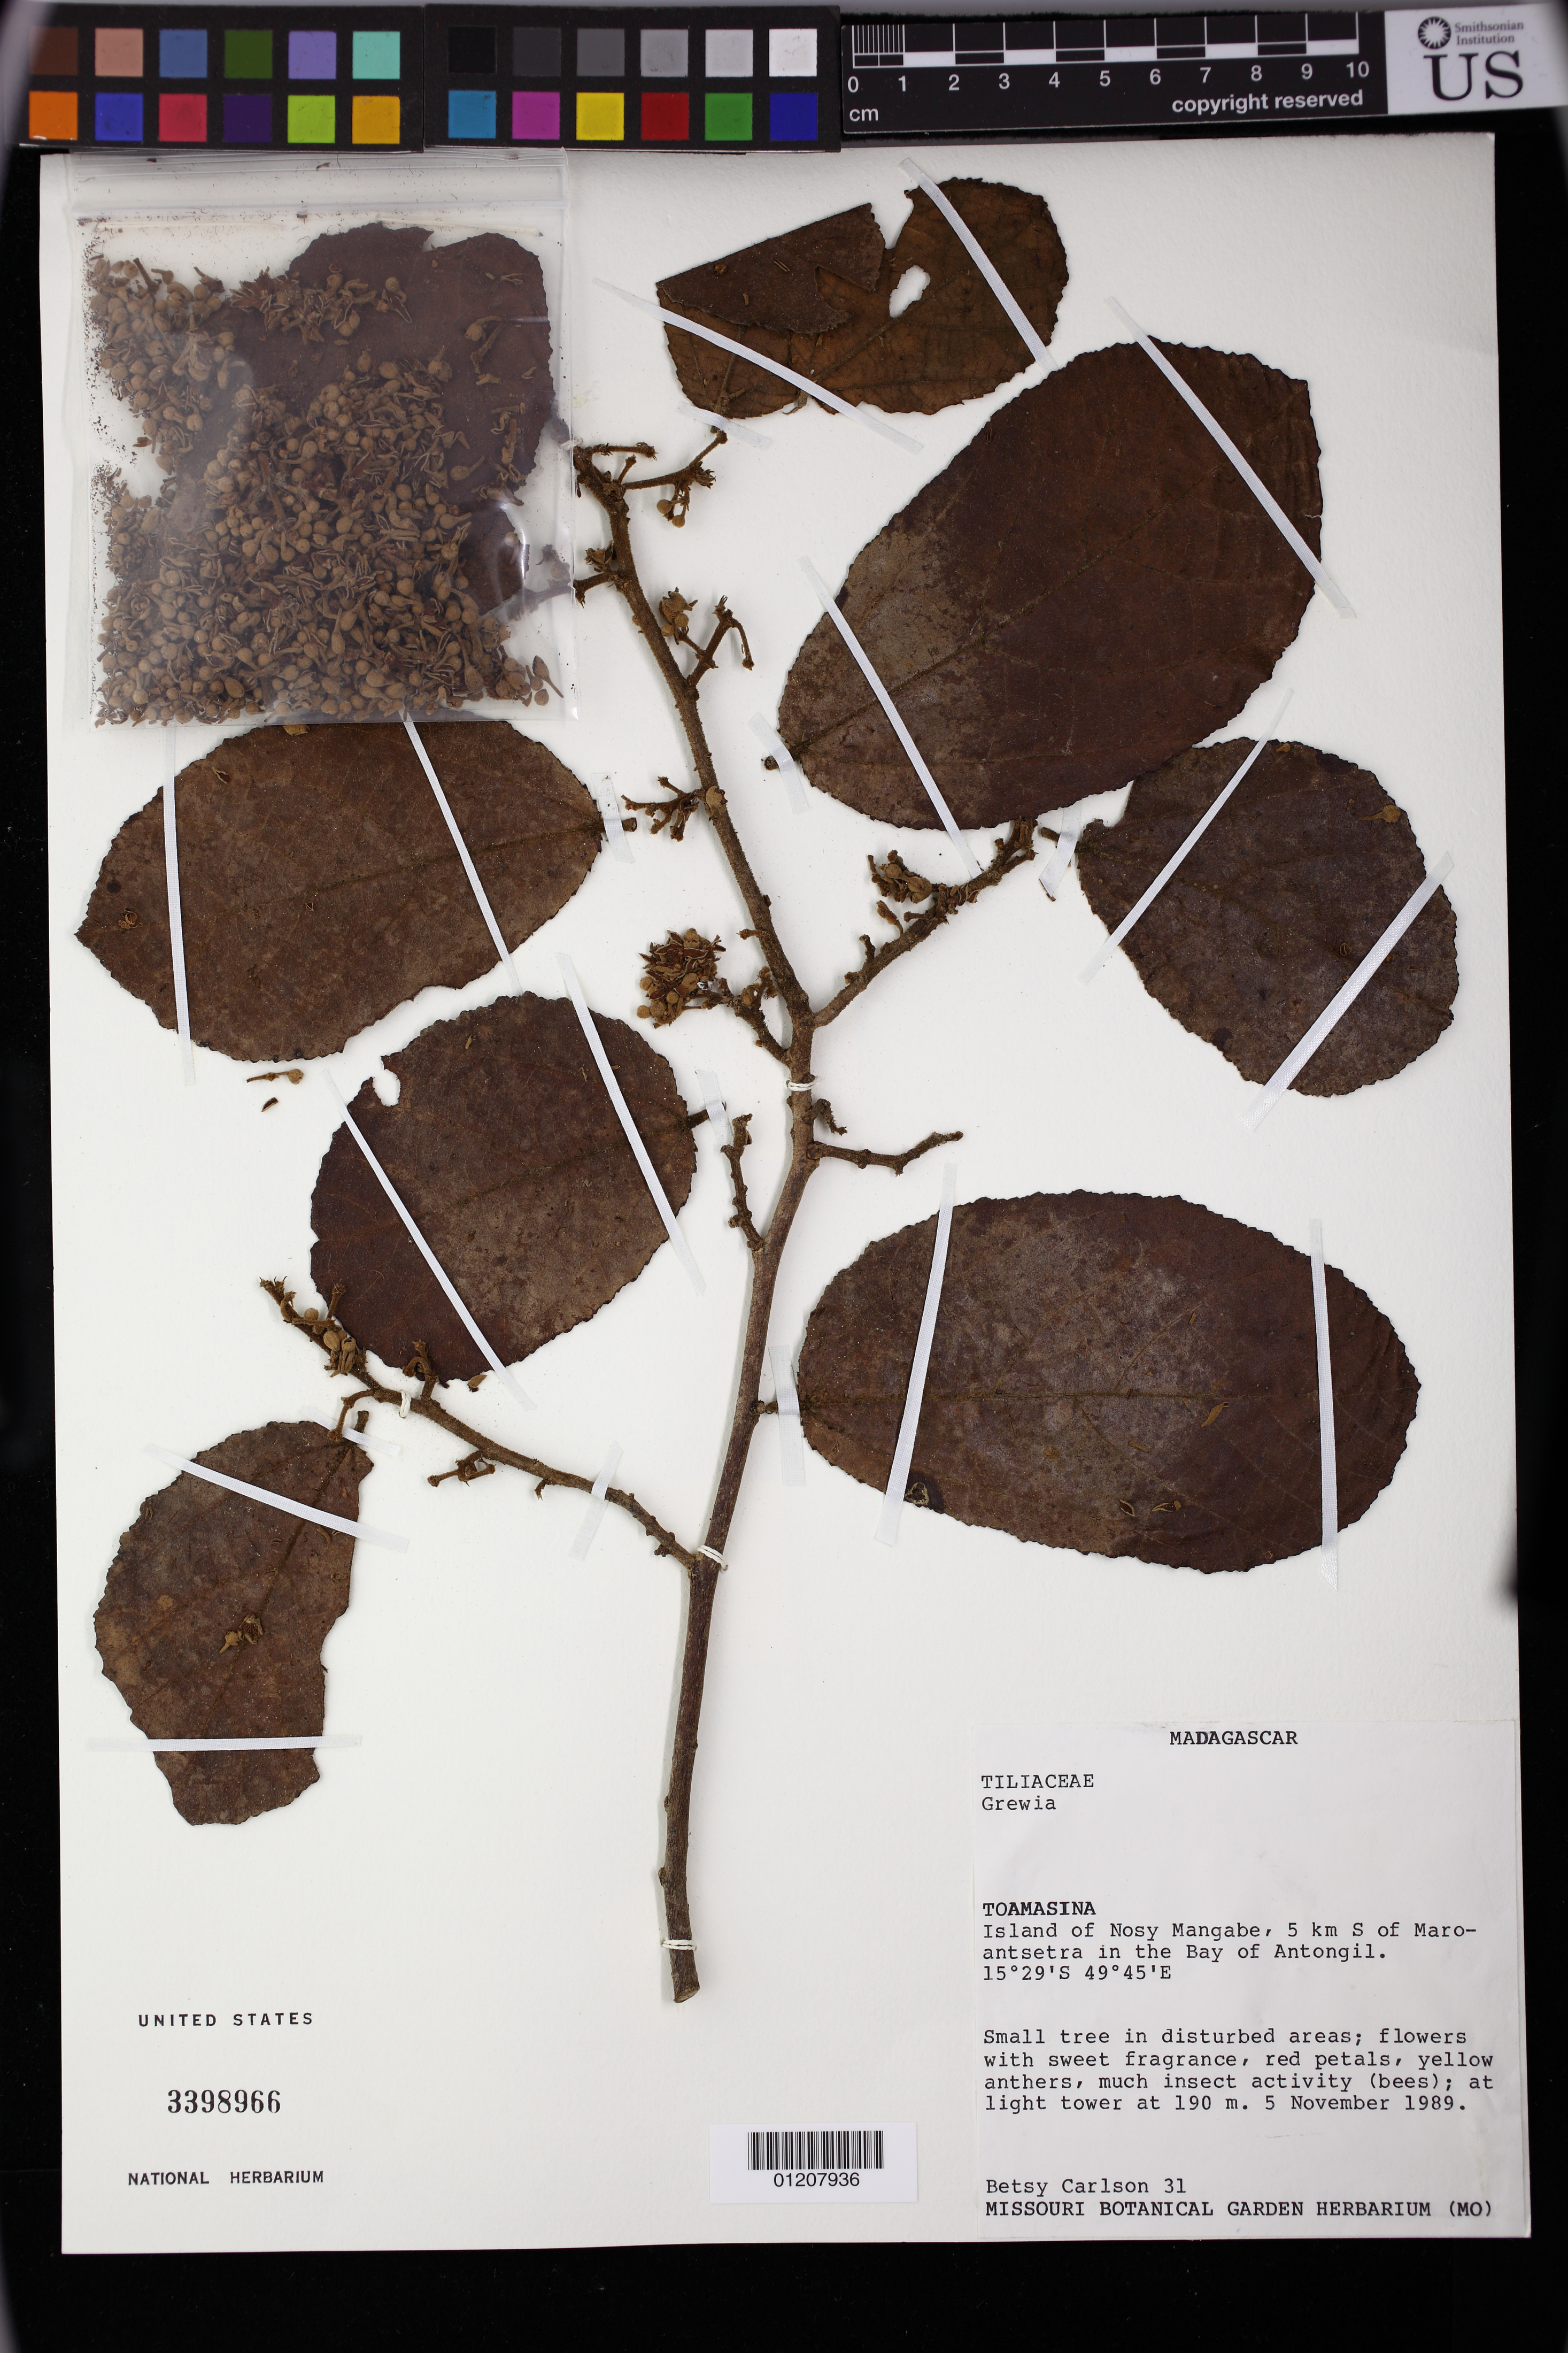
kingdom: Plantae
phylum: Tracheophyta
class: Magnoliopsida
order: Malvales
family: Malvaceae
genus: Grewia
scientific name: Grewia aprina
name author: Capuron & Mabb. ex Phillipson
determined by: Jourdain-Fievet, L.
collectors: E. Carlson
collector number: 31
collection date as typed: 11 May 1989 or 05 Nov 1989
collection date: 1989-05-11 or 1989-11-05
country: Madagascar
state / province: Analanjirofo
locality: Toamasina. Island of Nosy Mangabe, 5 km S of Maroantsetra in the Bay of Antongil. At light tower.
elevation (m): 190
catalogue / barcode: US 3398966